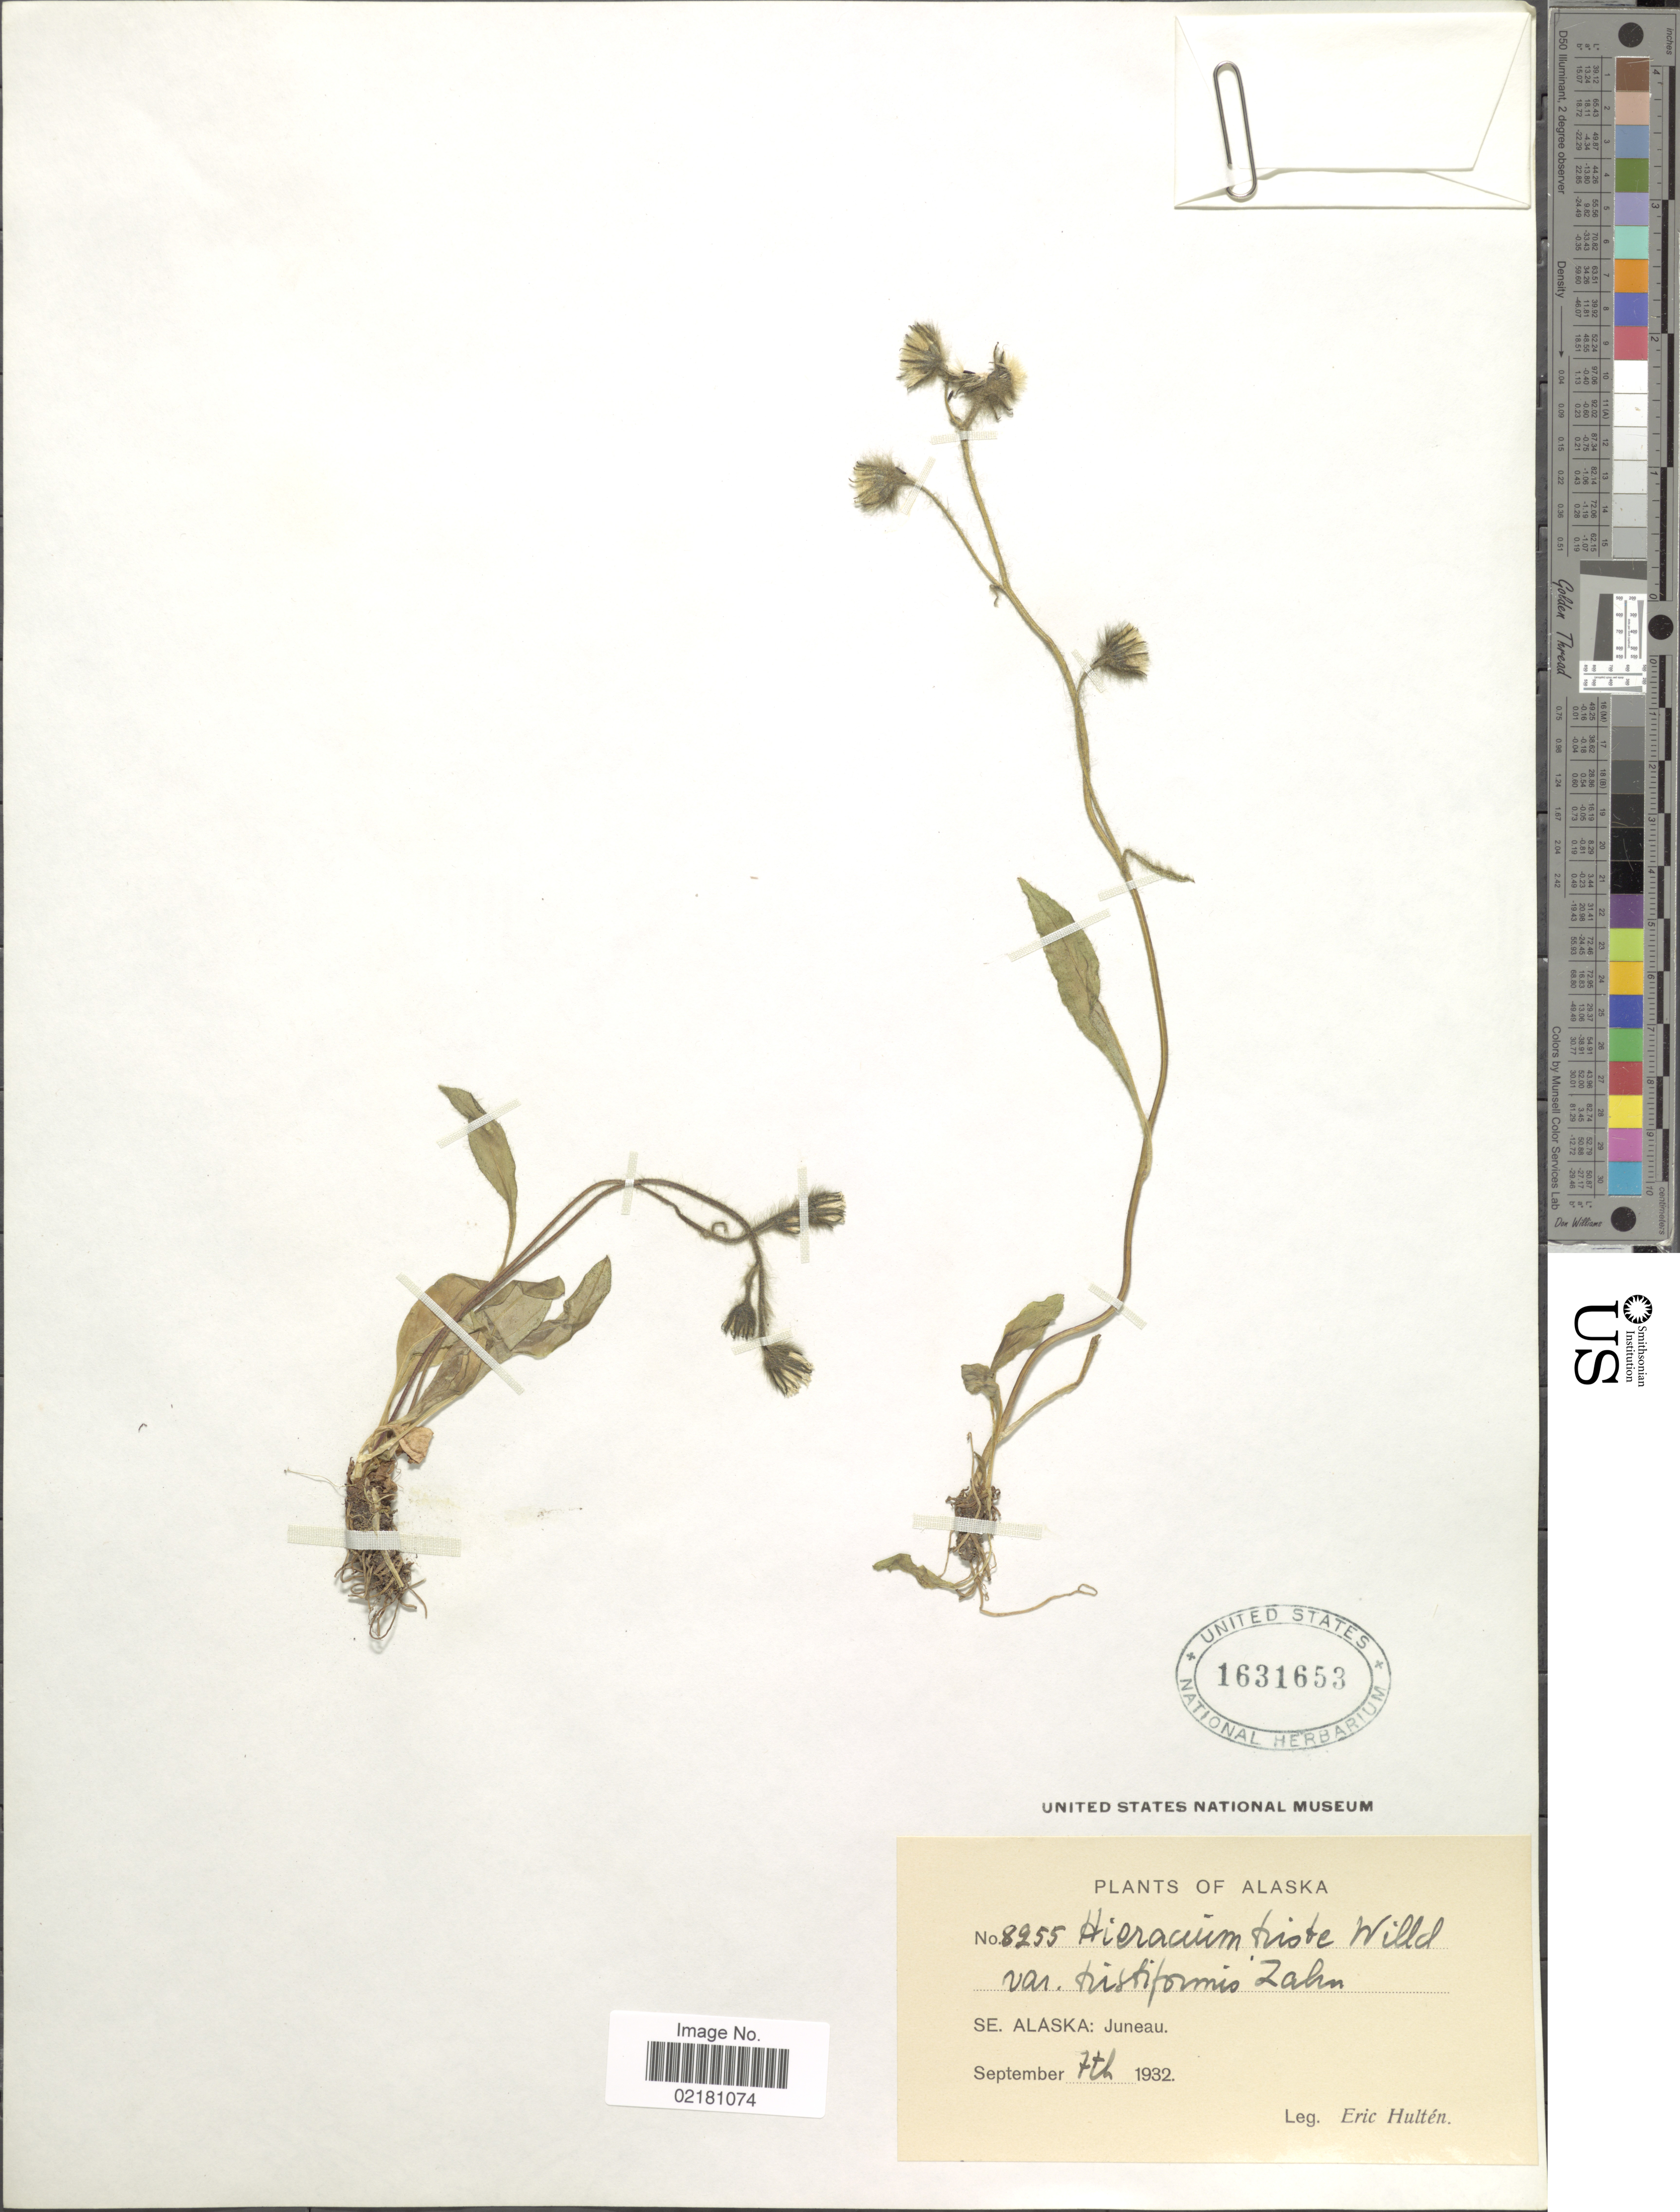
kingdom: Plantae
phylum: Tracheophyta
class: Magnoliopsida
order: Asterales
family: Asteraceae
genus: Hieracium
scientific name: Hieracium triste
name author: Willd. ex Spreng.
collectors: E. G. Hultén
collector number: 8255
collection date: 1932-09-07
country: United States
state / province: Alaska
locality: SE. Alaska: Juneau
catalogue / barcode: US 1631653